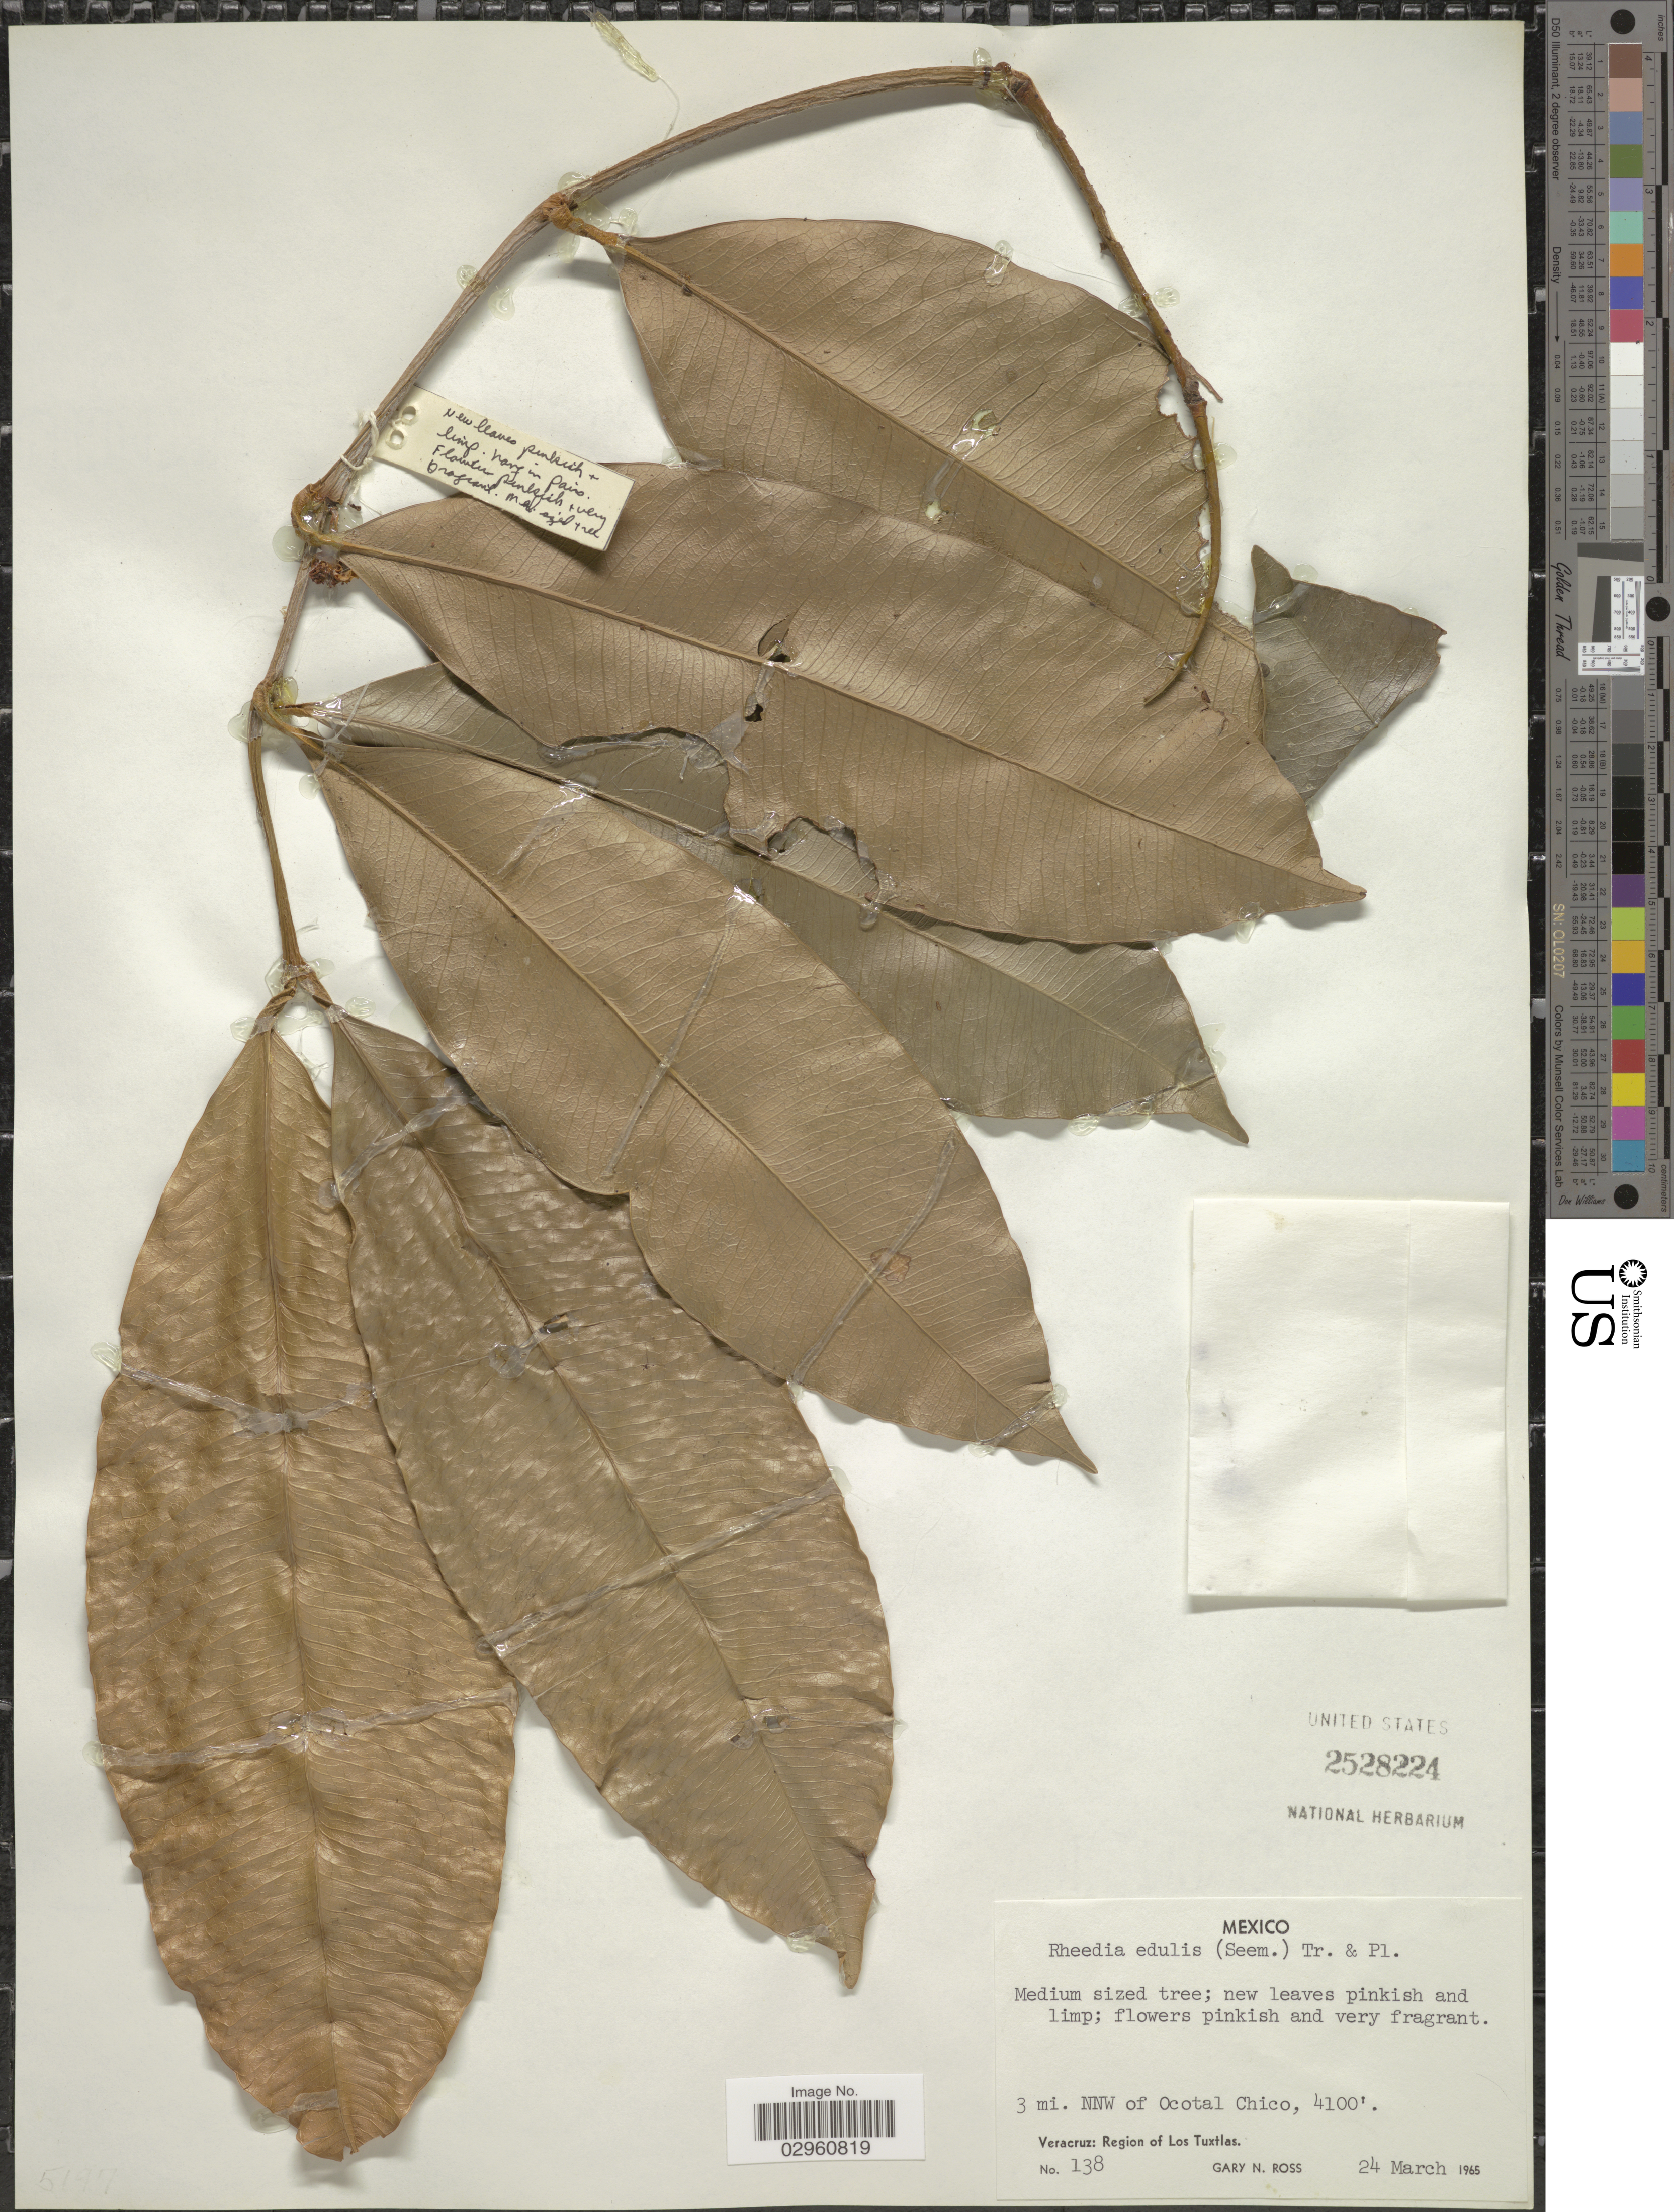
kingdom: Plantae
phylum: Tracheophyta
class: Magnoliopsida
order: Malpighiales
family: Clusiaceae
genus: Garcinia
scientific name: Garcinia intermedia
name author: (Pittier) Hammel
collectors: G. N. Ross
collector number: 138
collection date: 1965-03-24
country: Mexico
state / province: Veracruz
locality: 3 mi. NNW of Ocotal Chico. Veracruz: Region of Los Tuxtlas.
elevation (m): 1250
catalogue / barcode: US 2528224